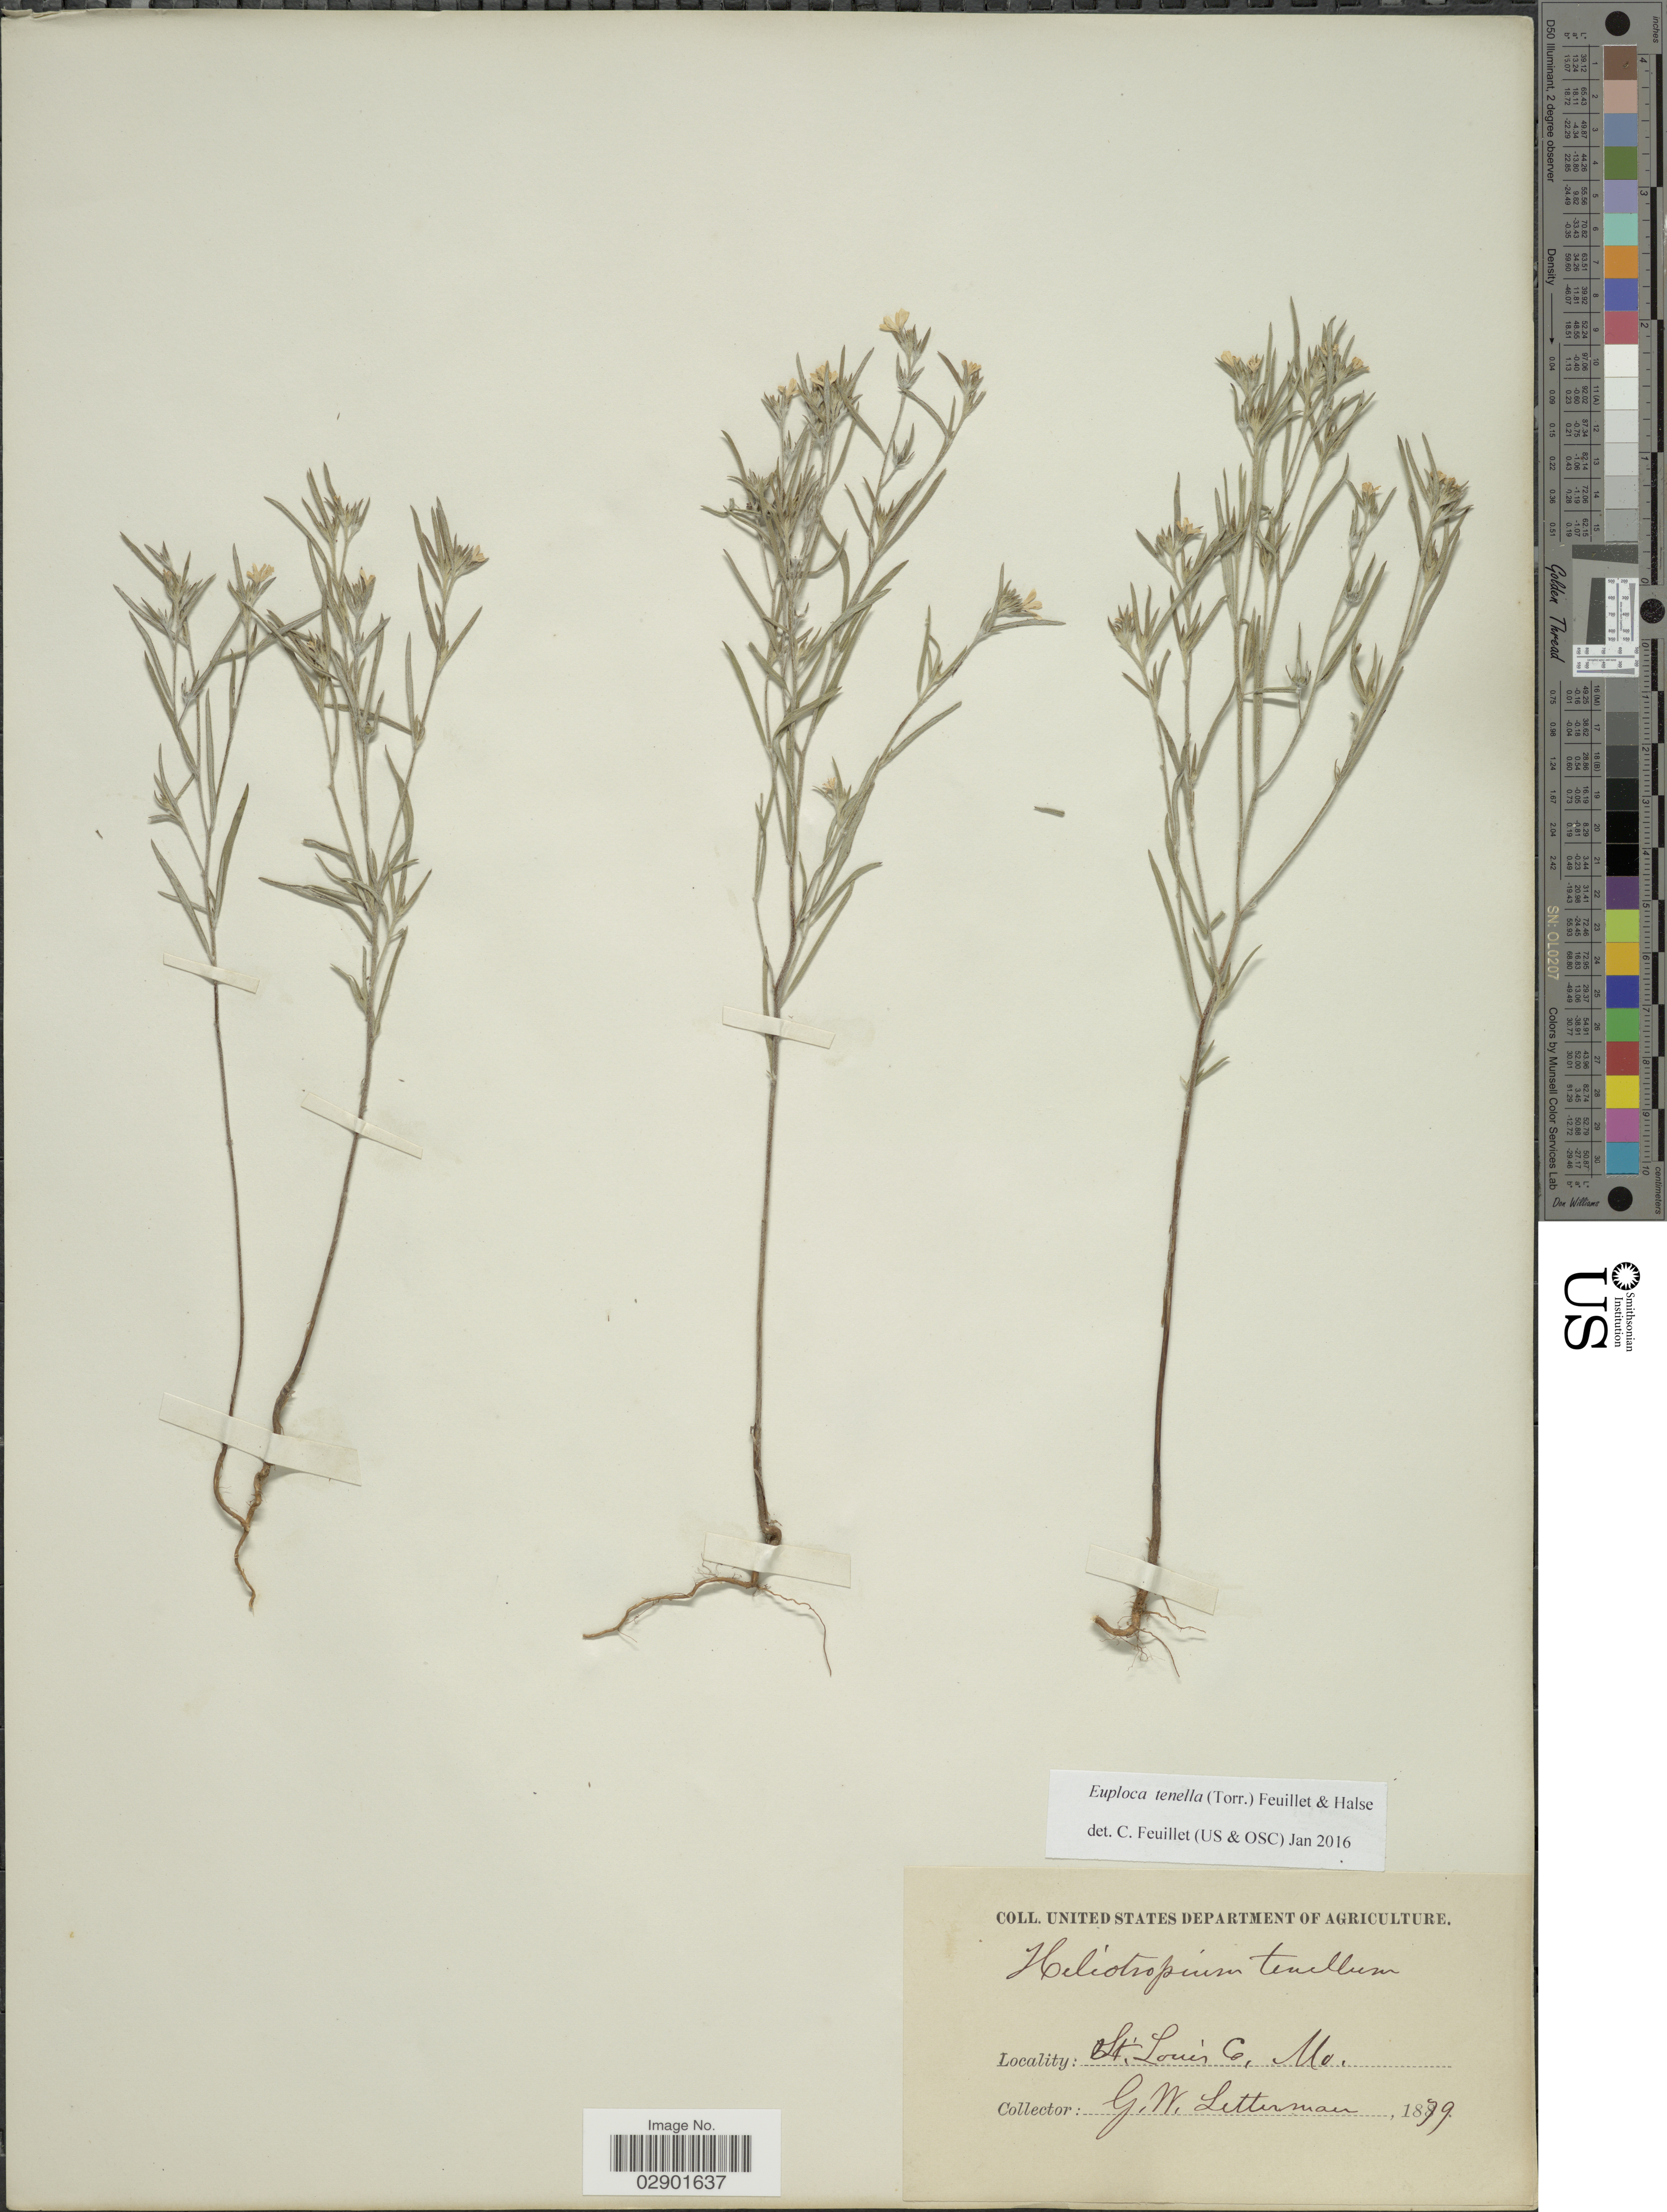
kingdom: Plantae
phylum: Tracheophyta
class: Magnoliopsida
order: Boraginales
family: Heliotropiaceae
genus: Euploca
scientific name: Euploca polyphylla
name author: (Lehm.) J.I.M. Melo & Semir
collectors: G. W. Letterman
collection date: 1879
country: United States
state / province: Missouri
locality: St. Louis Co. Mo.